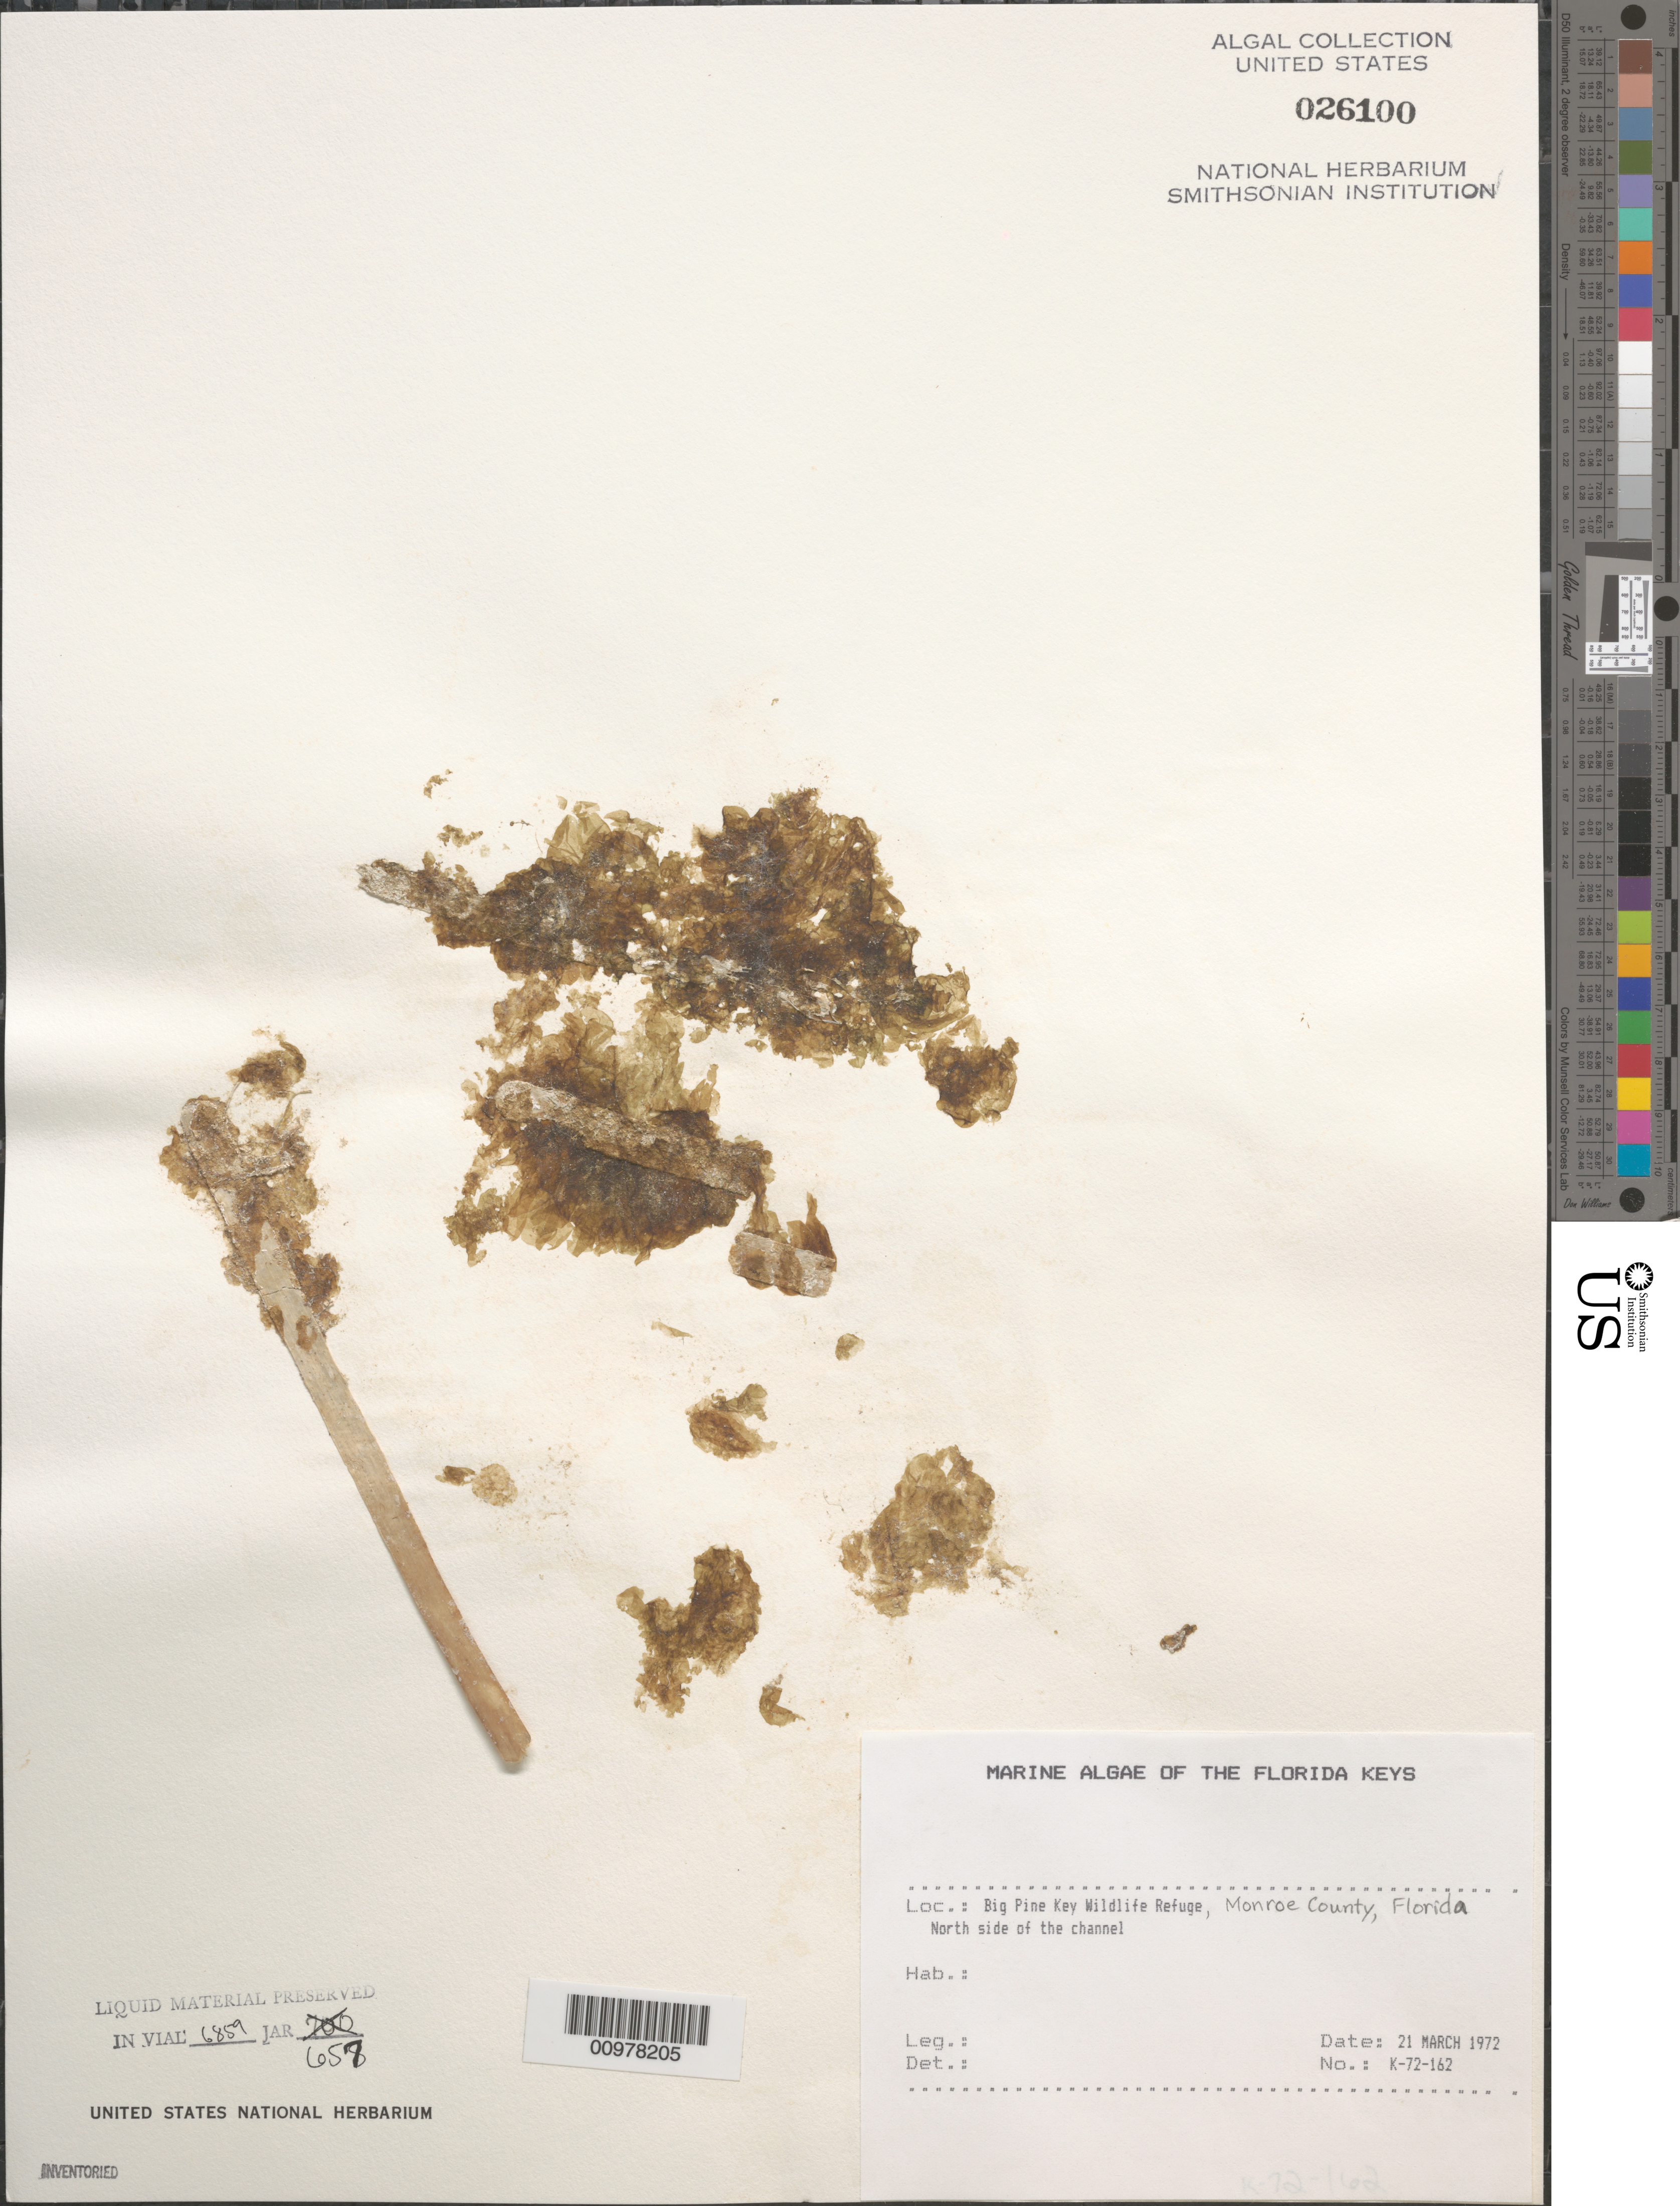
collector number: K-72-162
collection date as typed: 21 Mar 1972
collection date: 1972-03-21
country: United States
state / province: Florida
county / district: Monroe County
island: Big Pine Key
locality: Big Pine Key Wildlife Refuge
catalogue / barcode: US 26100